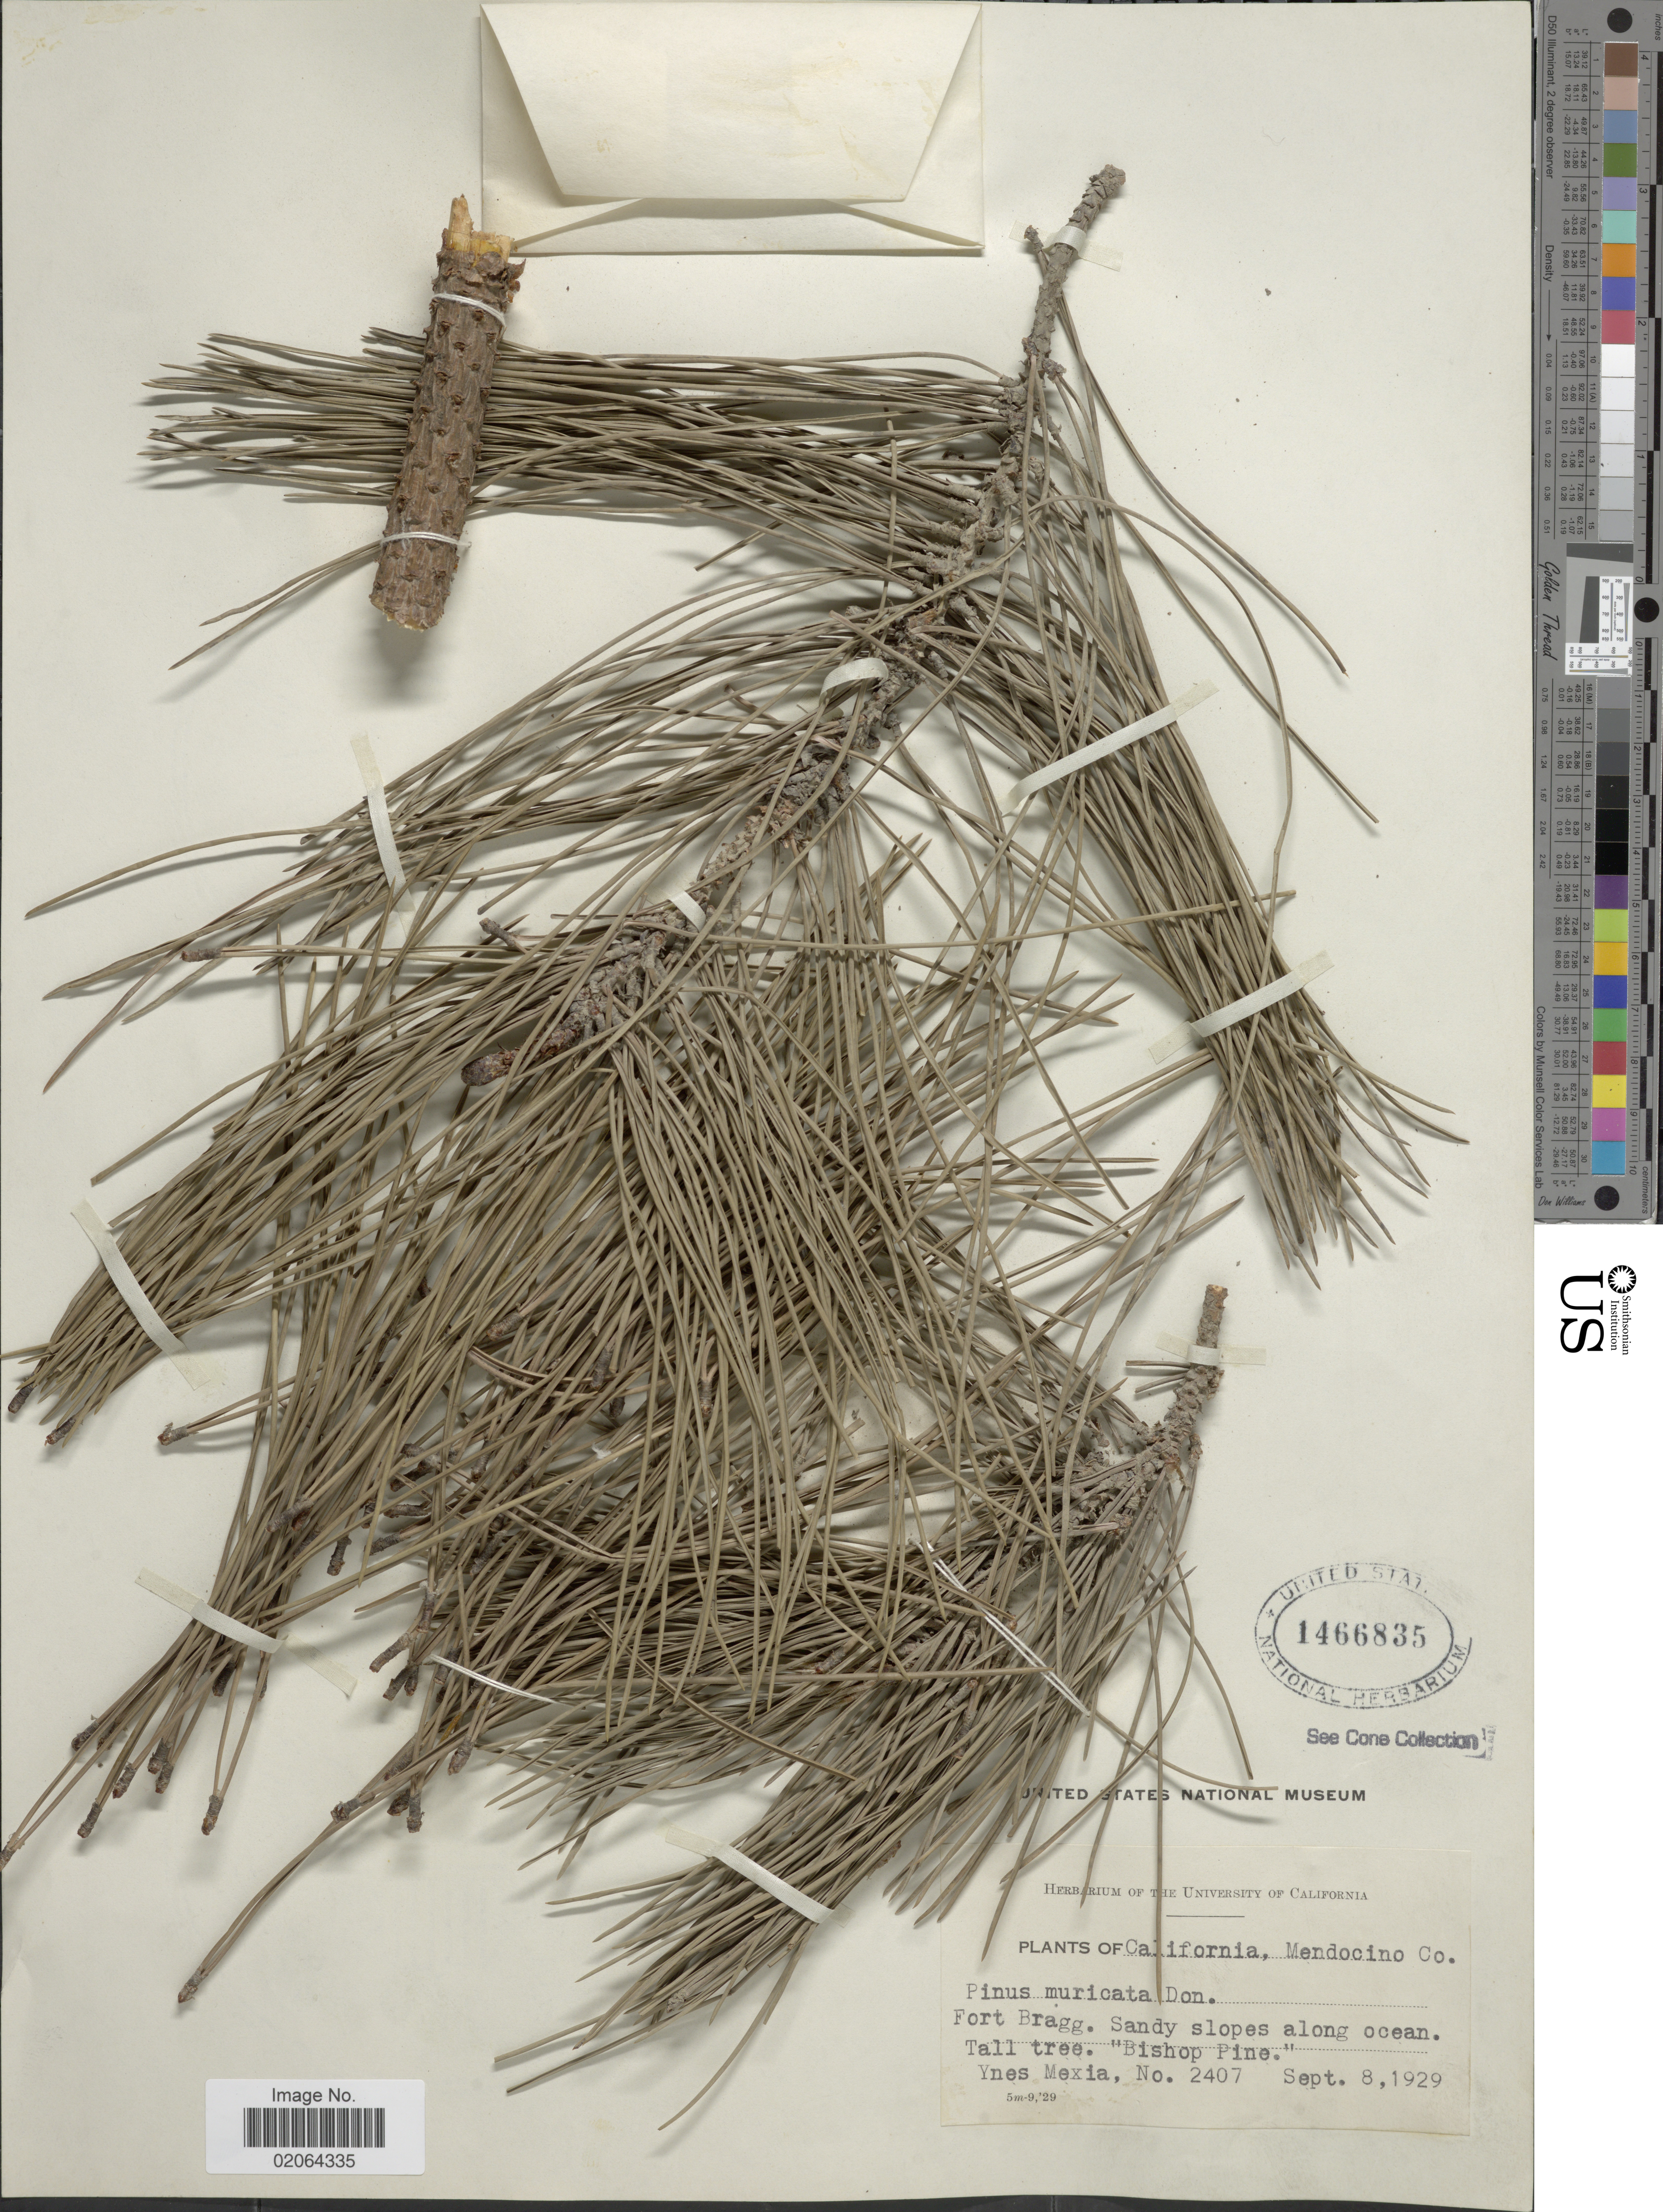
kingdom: Plantae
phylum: Tracheophyta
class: Pinopsida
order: Pinales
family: Pinaceae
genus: Pinus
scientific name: Pinus muricata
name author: D. Don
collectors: Y. Mexia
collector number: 2407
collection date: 1929-09-08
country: United States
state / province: California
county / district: Mendocino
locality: California, Mendocino Co. Fort Bragg. Sandy slopes along ocean.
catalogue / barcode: US 1466835